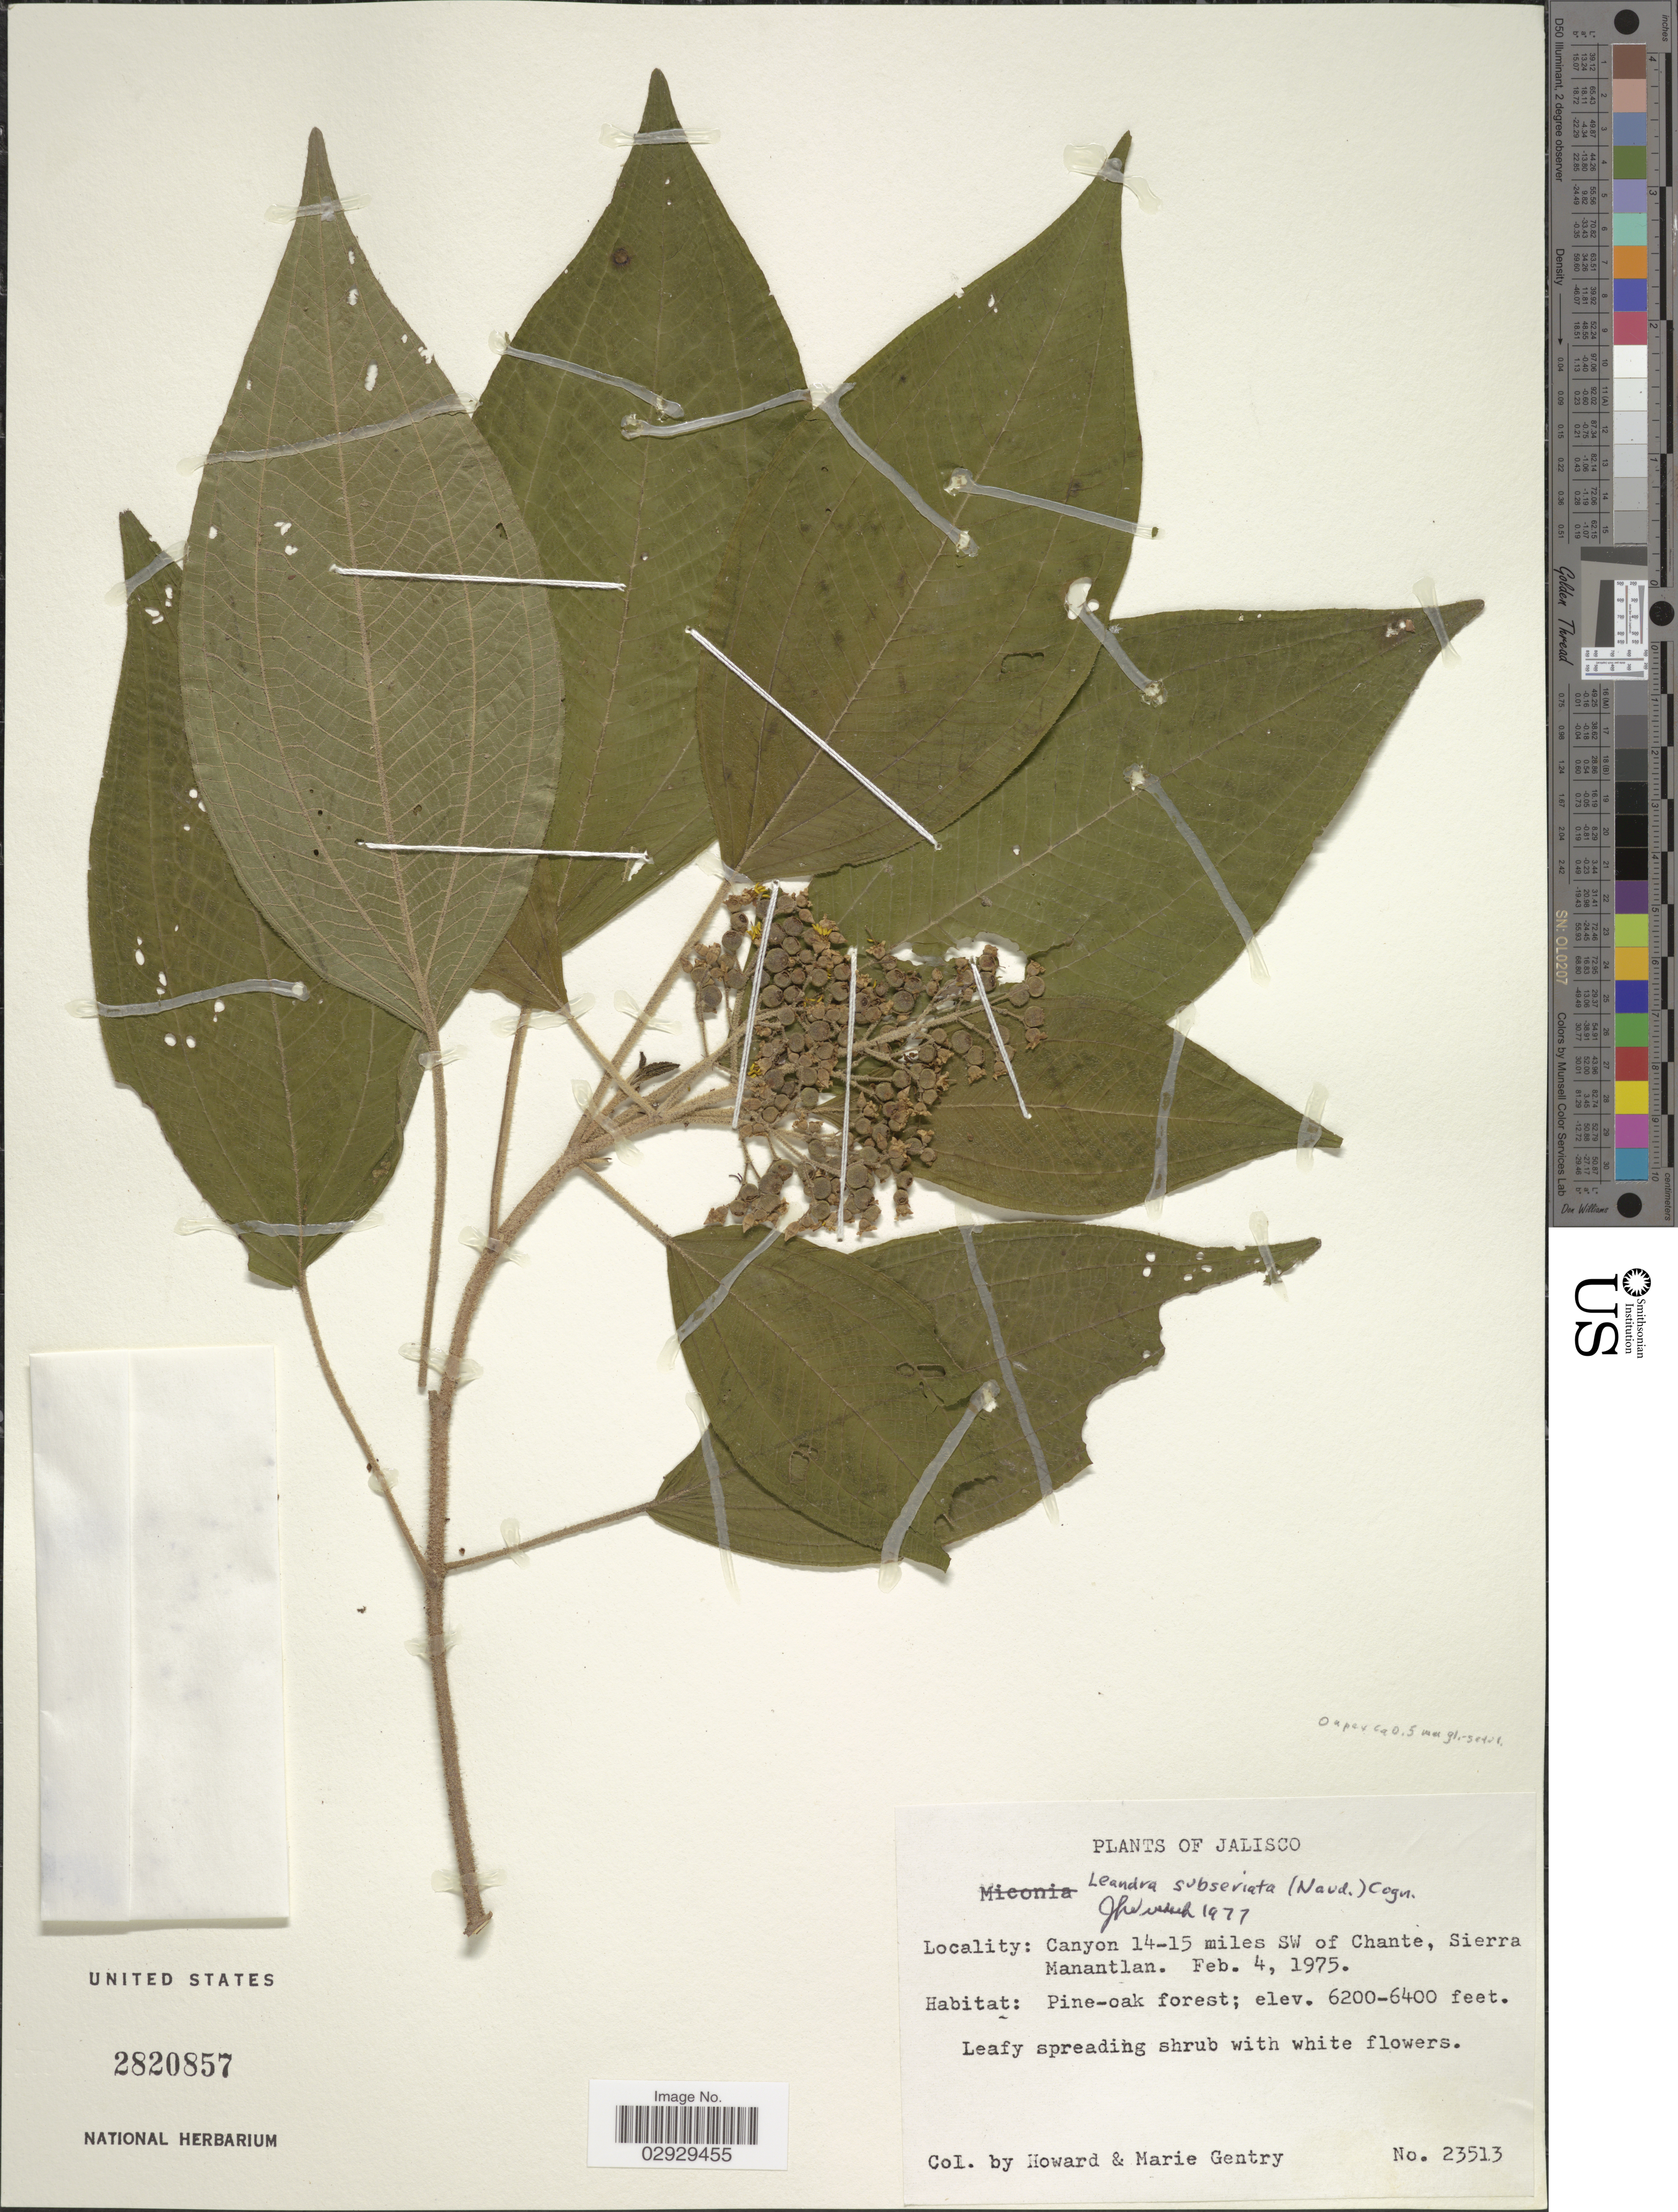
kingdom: Plantae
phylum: Tracheophyta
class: Magnoliopsida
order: Myrtales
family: Melastomataceae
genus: Leandra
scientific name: Leandra subseriata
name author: (Naudin) Cogn.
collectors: H. S. Gentry & M. Gentry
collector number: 23513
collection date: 1975-02-04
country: Mexico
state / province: Jalisco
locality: Canyon 14-15 miles SW of Chante, Sierra Manantlan.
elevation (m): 1890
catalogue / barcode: US 2820857